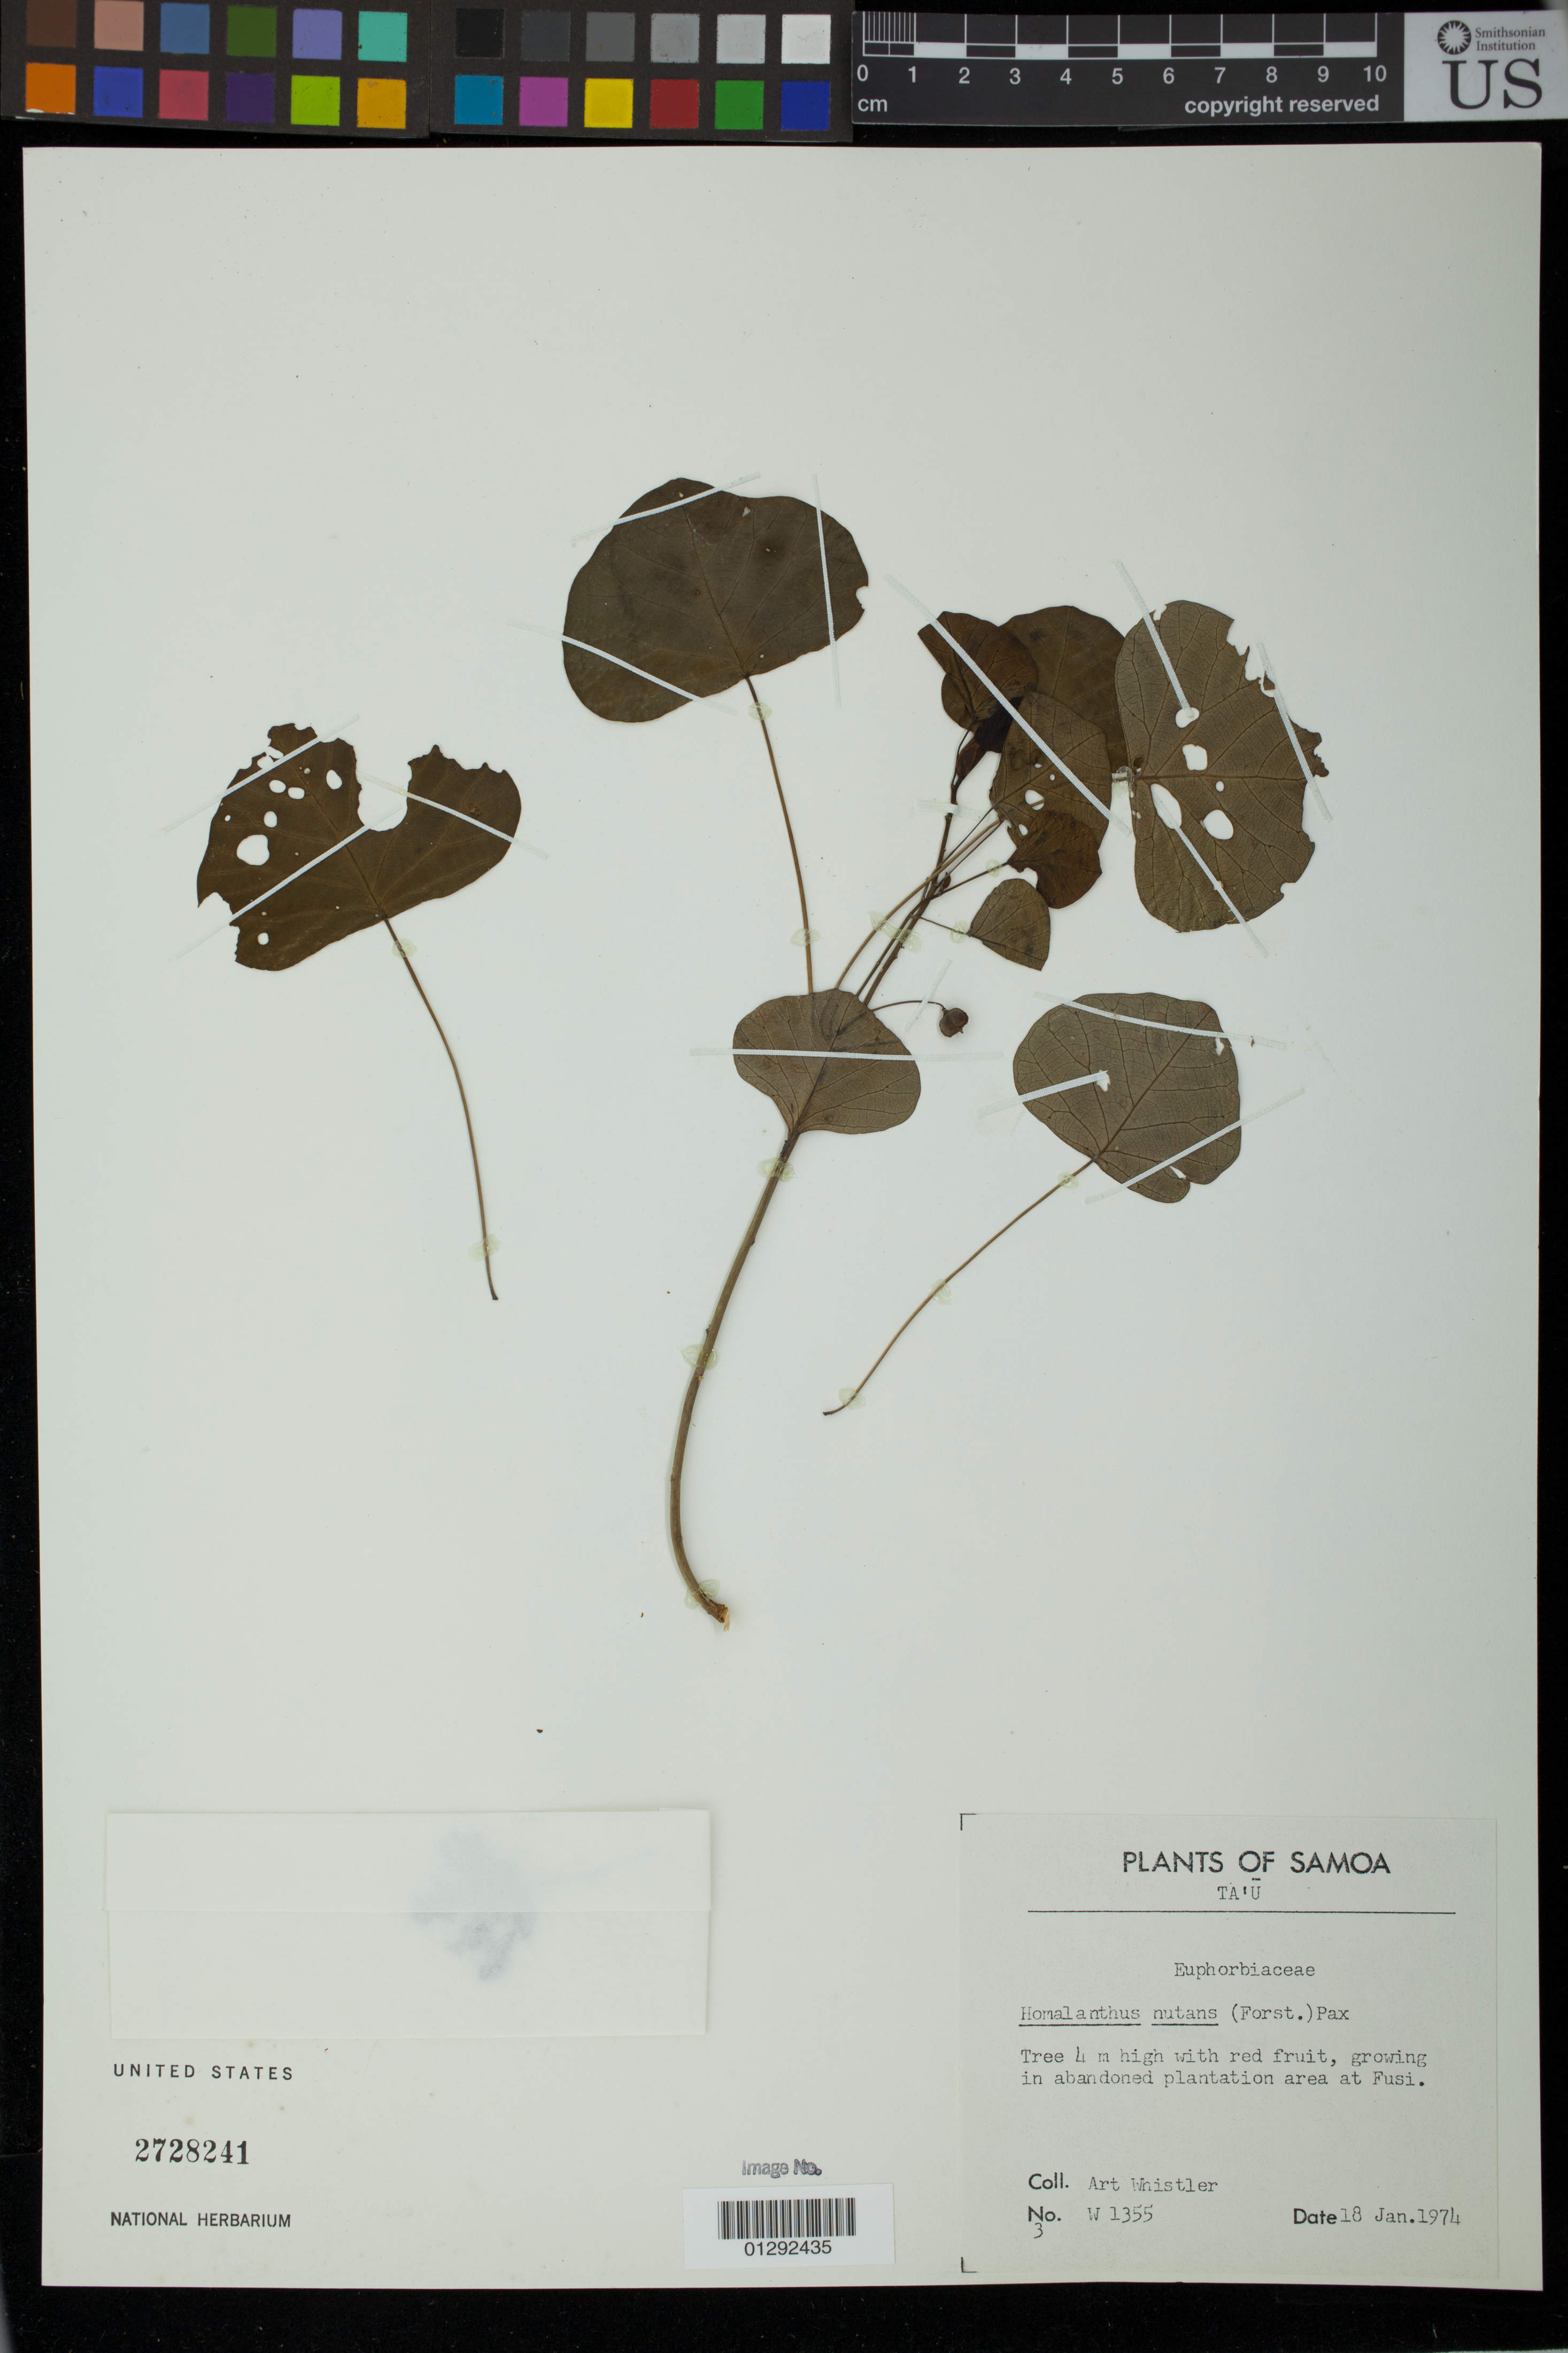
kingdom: Plantae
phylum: Tracheophyta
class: Magnoliopsida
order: Malpighiales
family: Euphorbiaceae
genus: Homalanthus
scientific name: Homalanthus nutans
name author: (G. Forst.) Guill.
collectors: A. Whistler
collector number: W 1355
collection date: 1974-01-18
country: American Samoa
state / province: Manua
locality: Growing in abandoned plantation area at Fusi. Ta'u.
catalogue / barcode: US 2728241